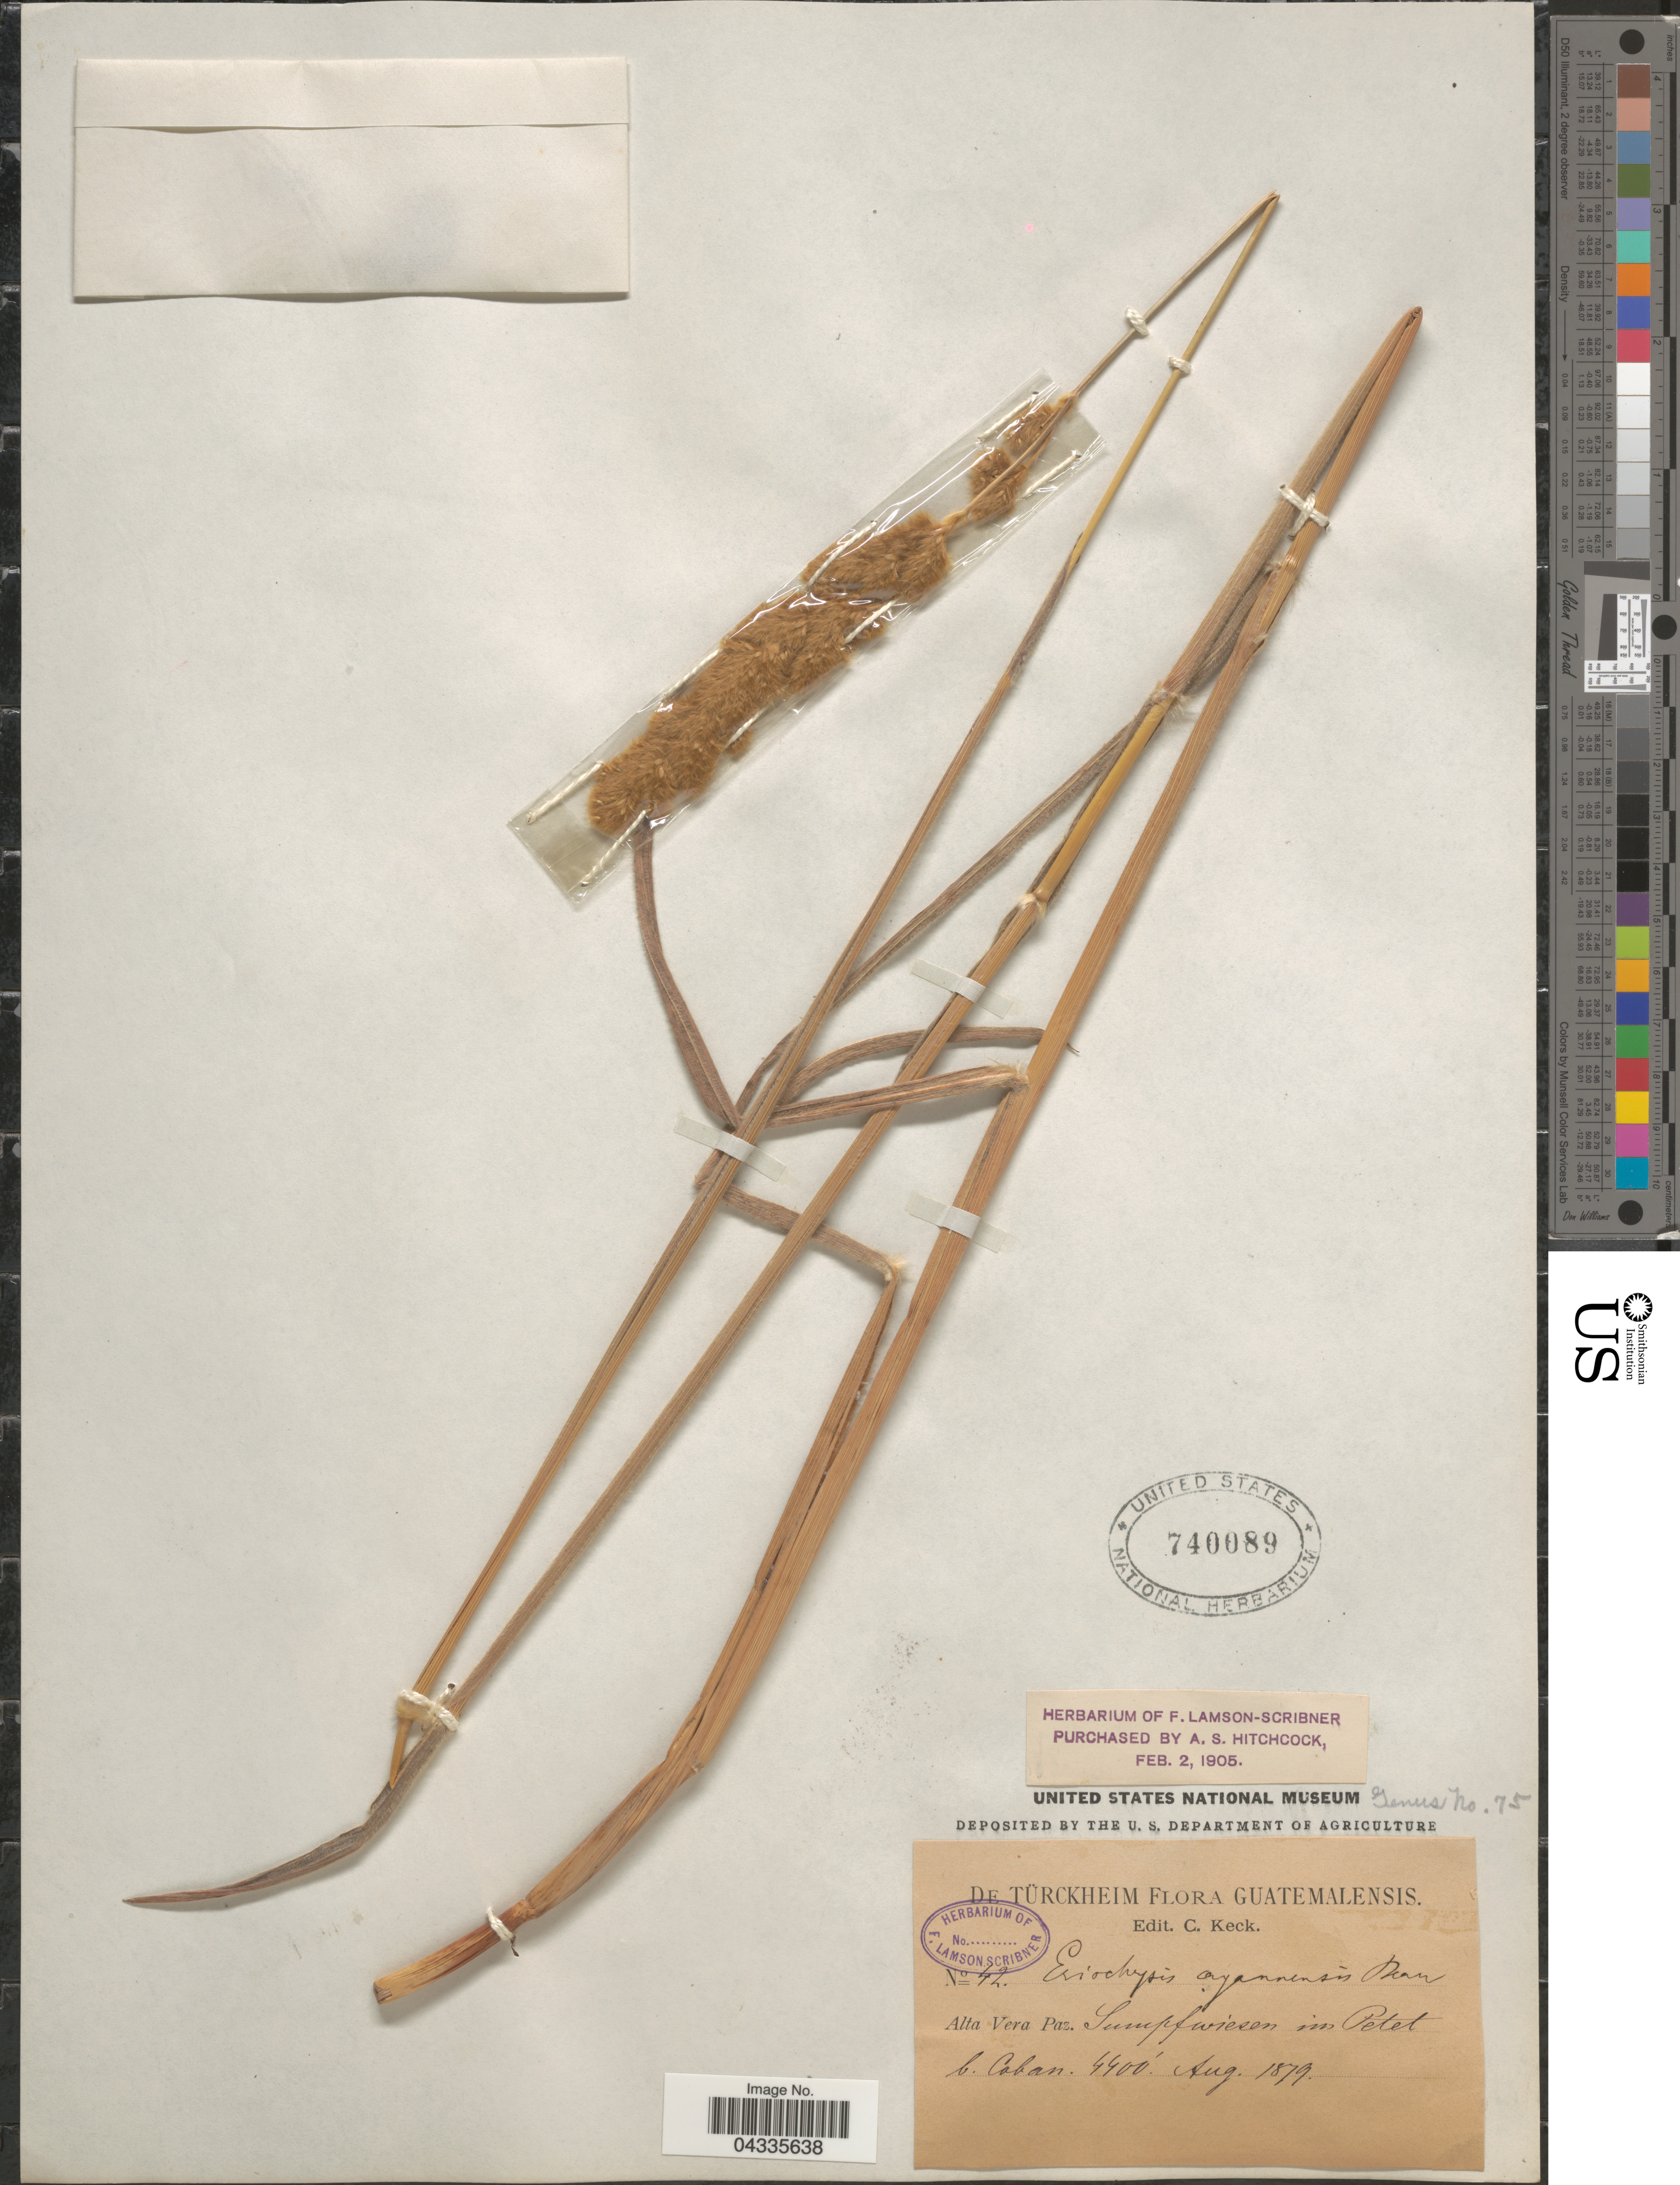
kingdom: Plantae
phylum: Tracheophyta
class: Liliopsida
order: Poales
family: Poaceae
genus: Eriochrysis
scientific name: Eriochrysis cayennensis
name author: P. Beauv.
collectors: -. De Türckheim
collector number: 42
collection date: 1879-08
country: Guatemala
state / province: Alta Verapaz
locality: Alta Vera Paz. Sumpfwiesen im Petet b. Coban.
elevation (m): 1341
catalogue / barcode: US 740089